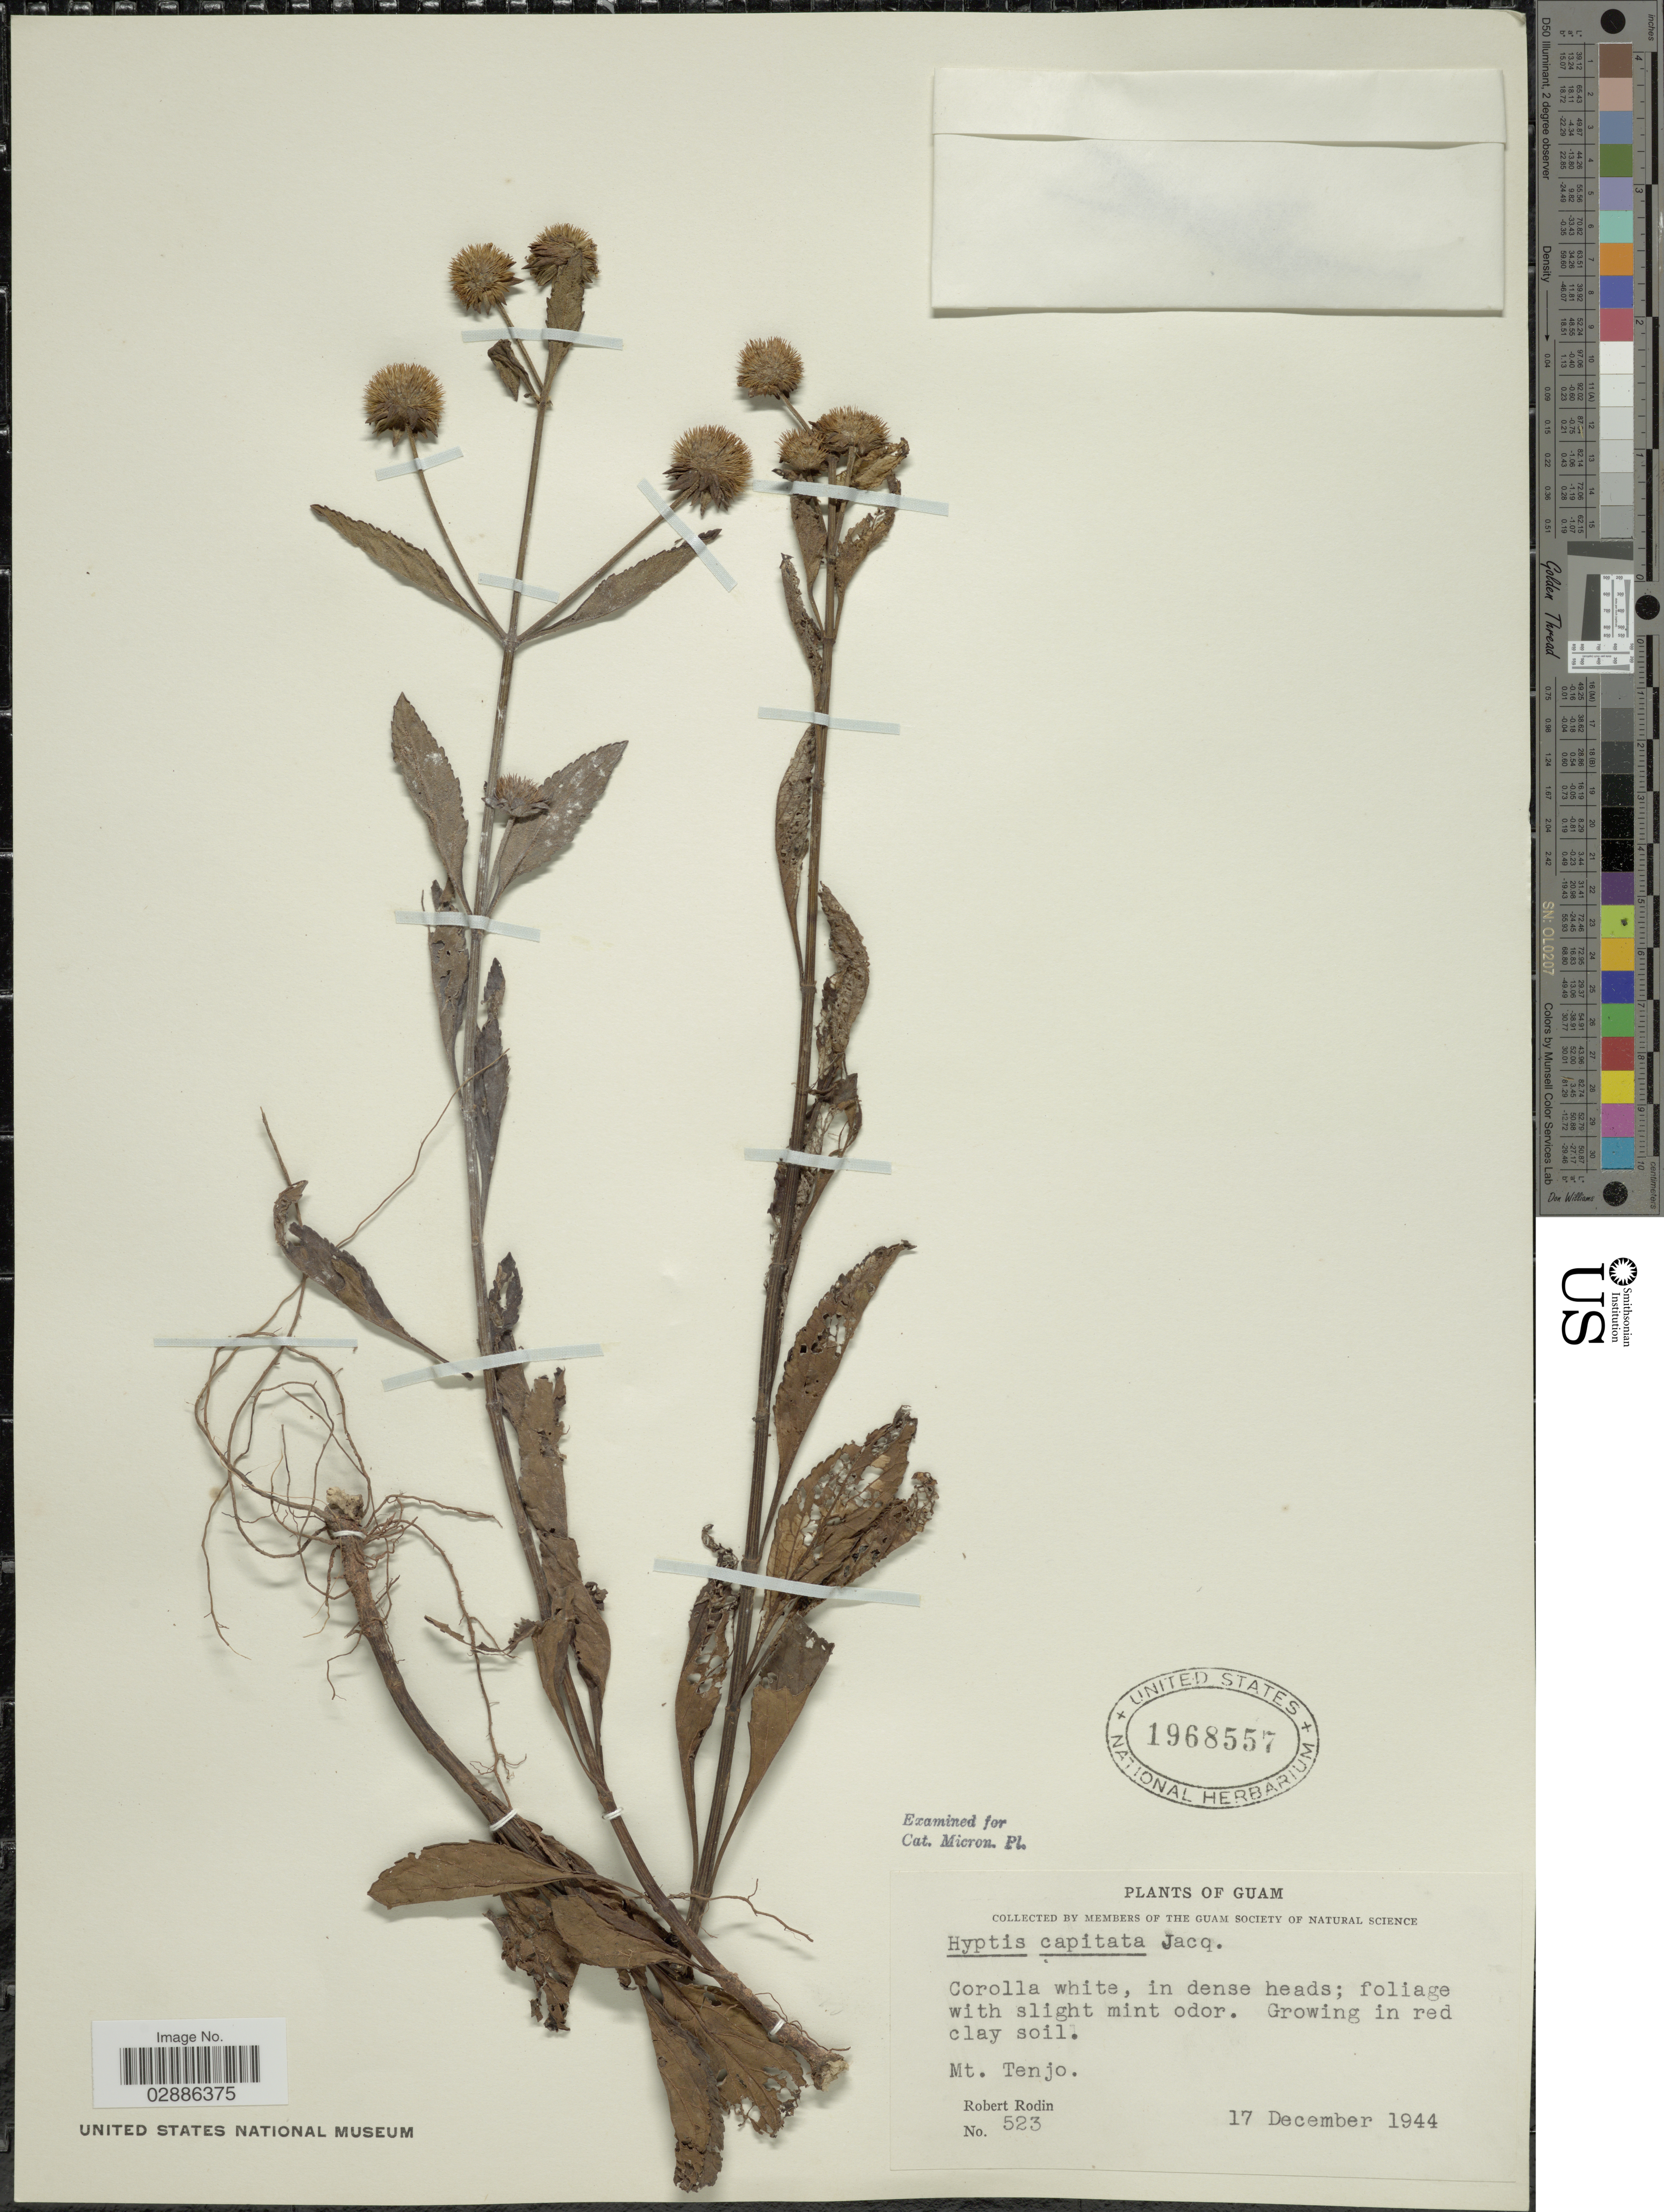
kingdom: Plantae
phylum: Tracheophyta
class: Magnoliopsida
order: Lamiales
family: Lamiaceae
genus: Hyptis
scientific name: Hyptis capitata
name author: Jacq.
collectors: R. Rodin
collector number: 523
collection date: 1944-12-17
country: Guam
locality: Mt. Tenjo.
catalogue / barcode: US 1968557